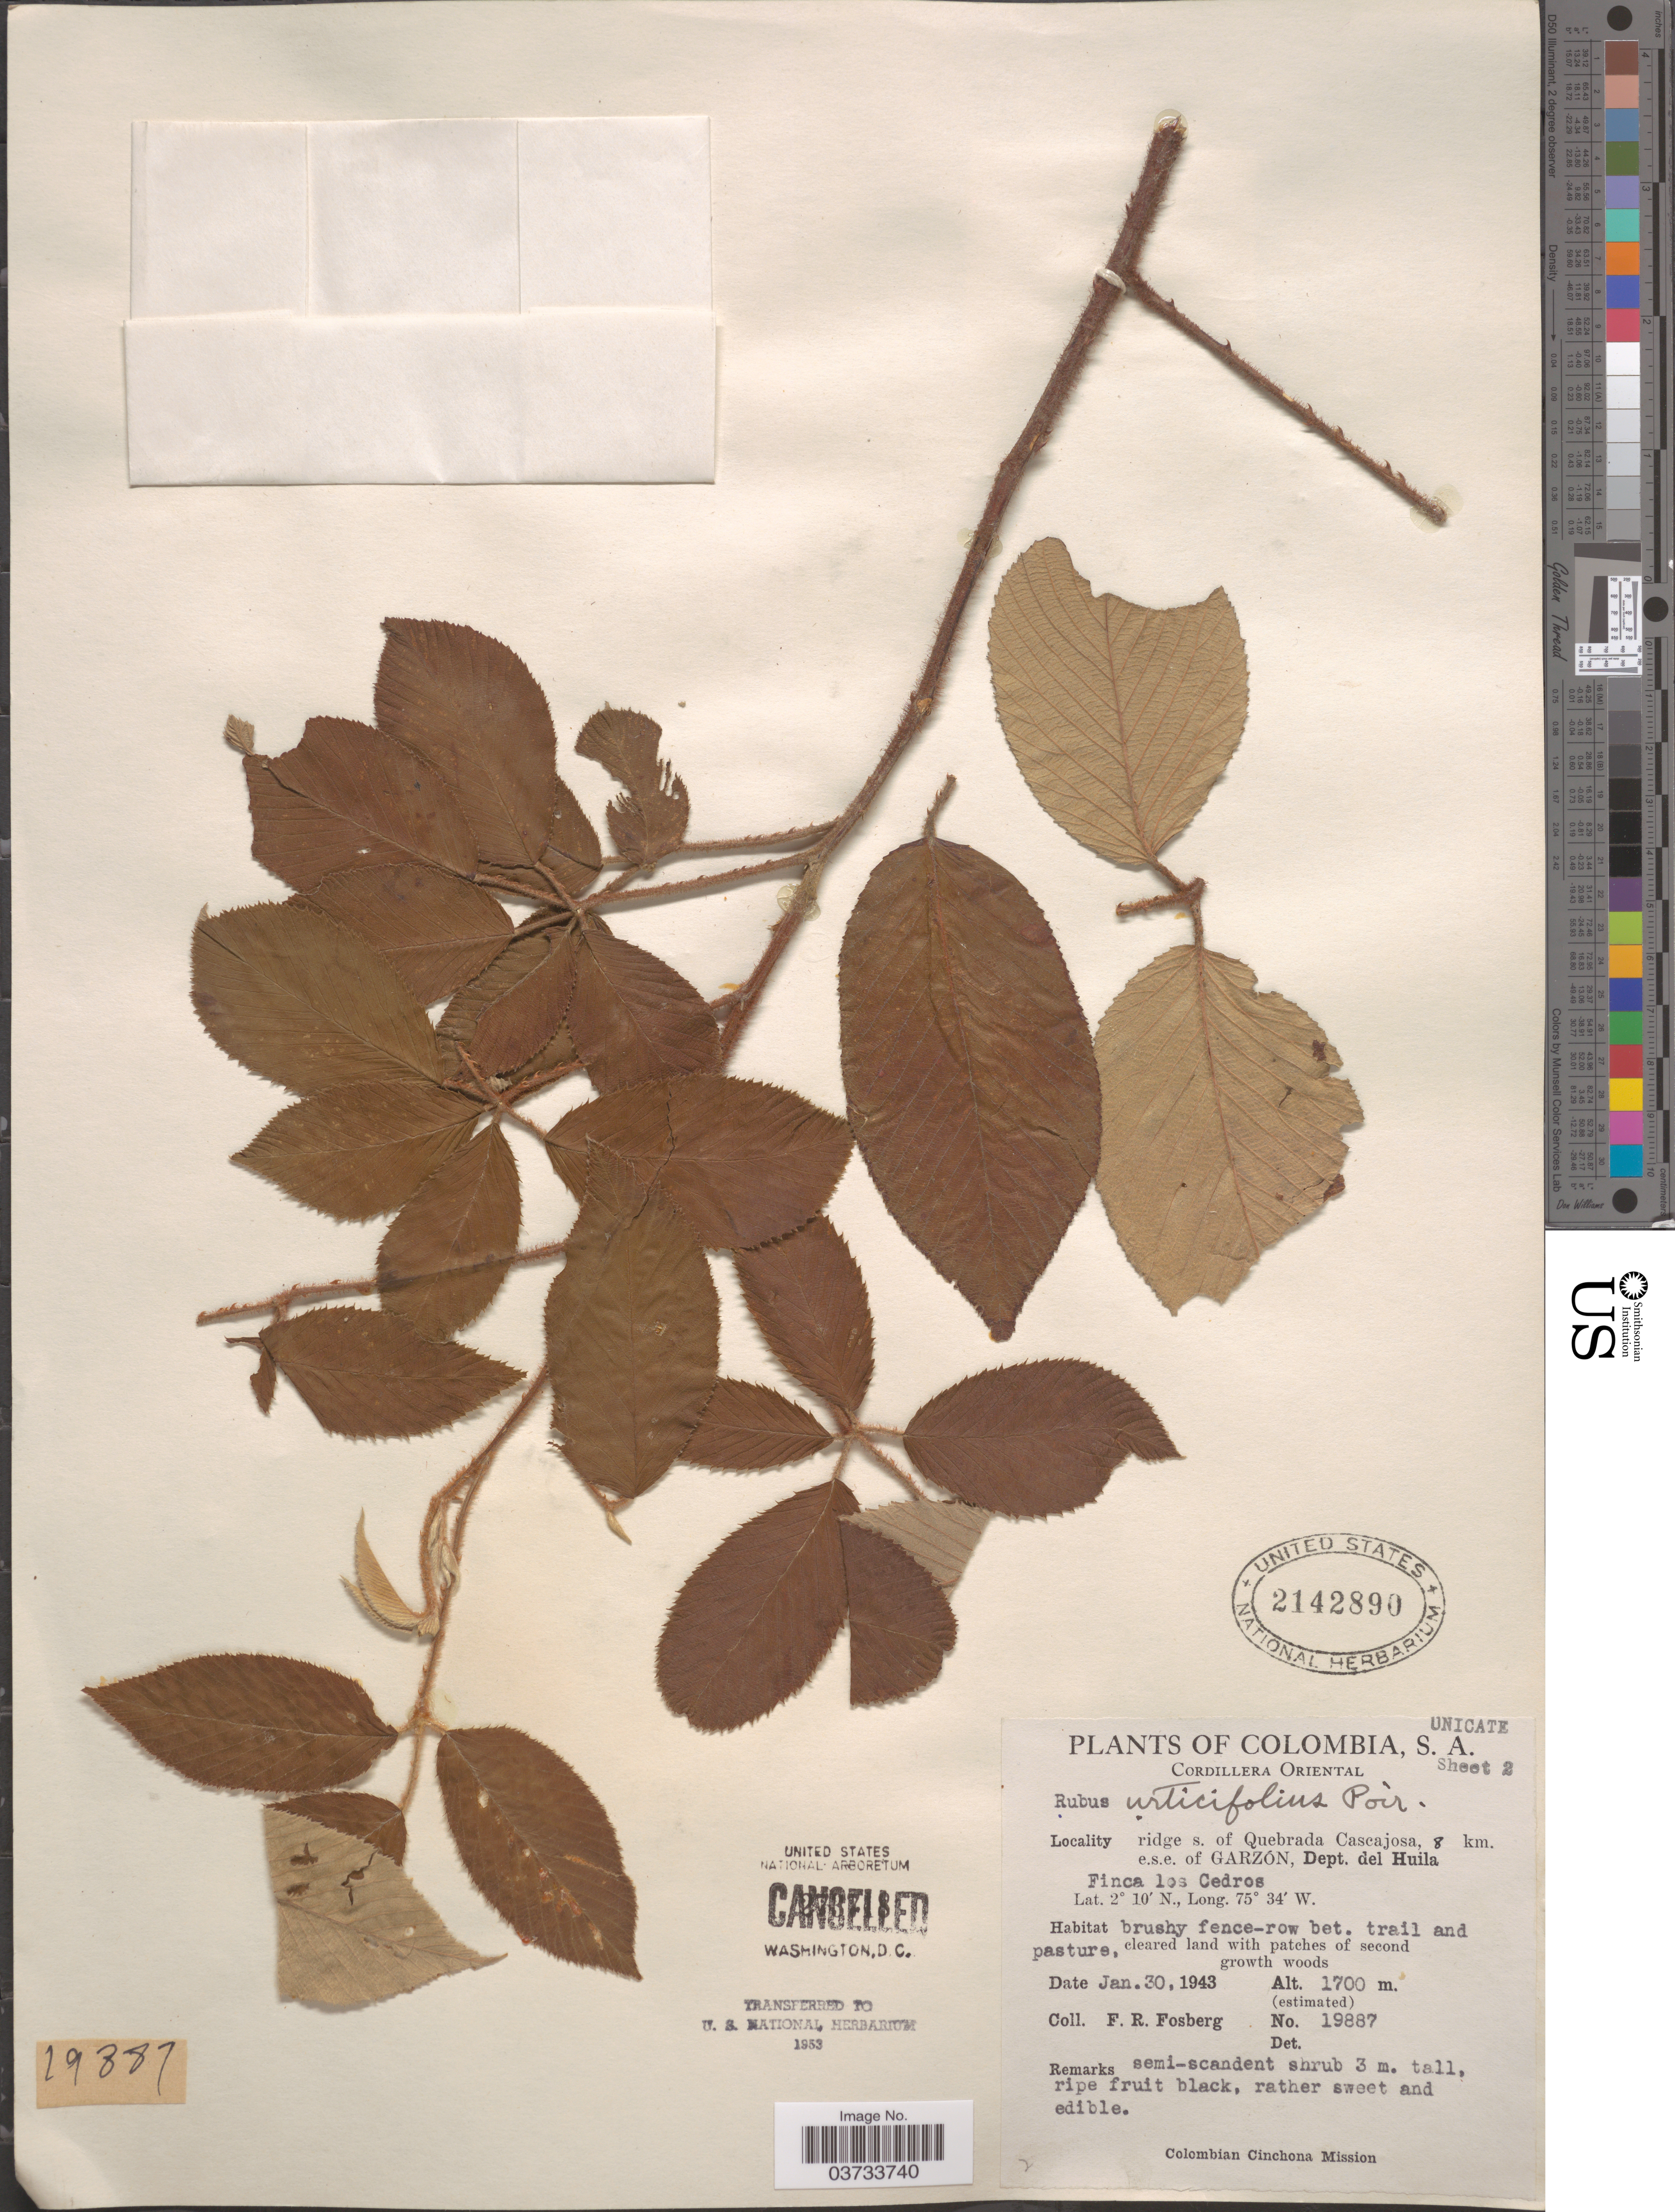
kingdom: Plantae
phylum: Tracheophyta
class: Magnoliopsida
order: Rosales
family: Rosaceae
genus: Rubus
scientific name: Rubus urticifolius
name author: Poir.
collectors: F. R. Fosberg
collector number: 19887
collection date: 1943-01-30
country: Colombia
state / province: Huila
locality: Cordillera Oriental. ridge s. of Quebrada Cascajosa, 8 km. e.s.e. of Garzón, Dept. del Huila. Finca los Cedros.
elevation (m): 1700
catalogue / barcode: US 2142890